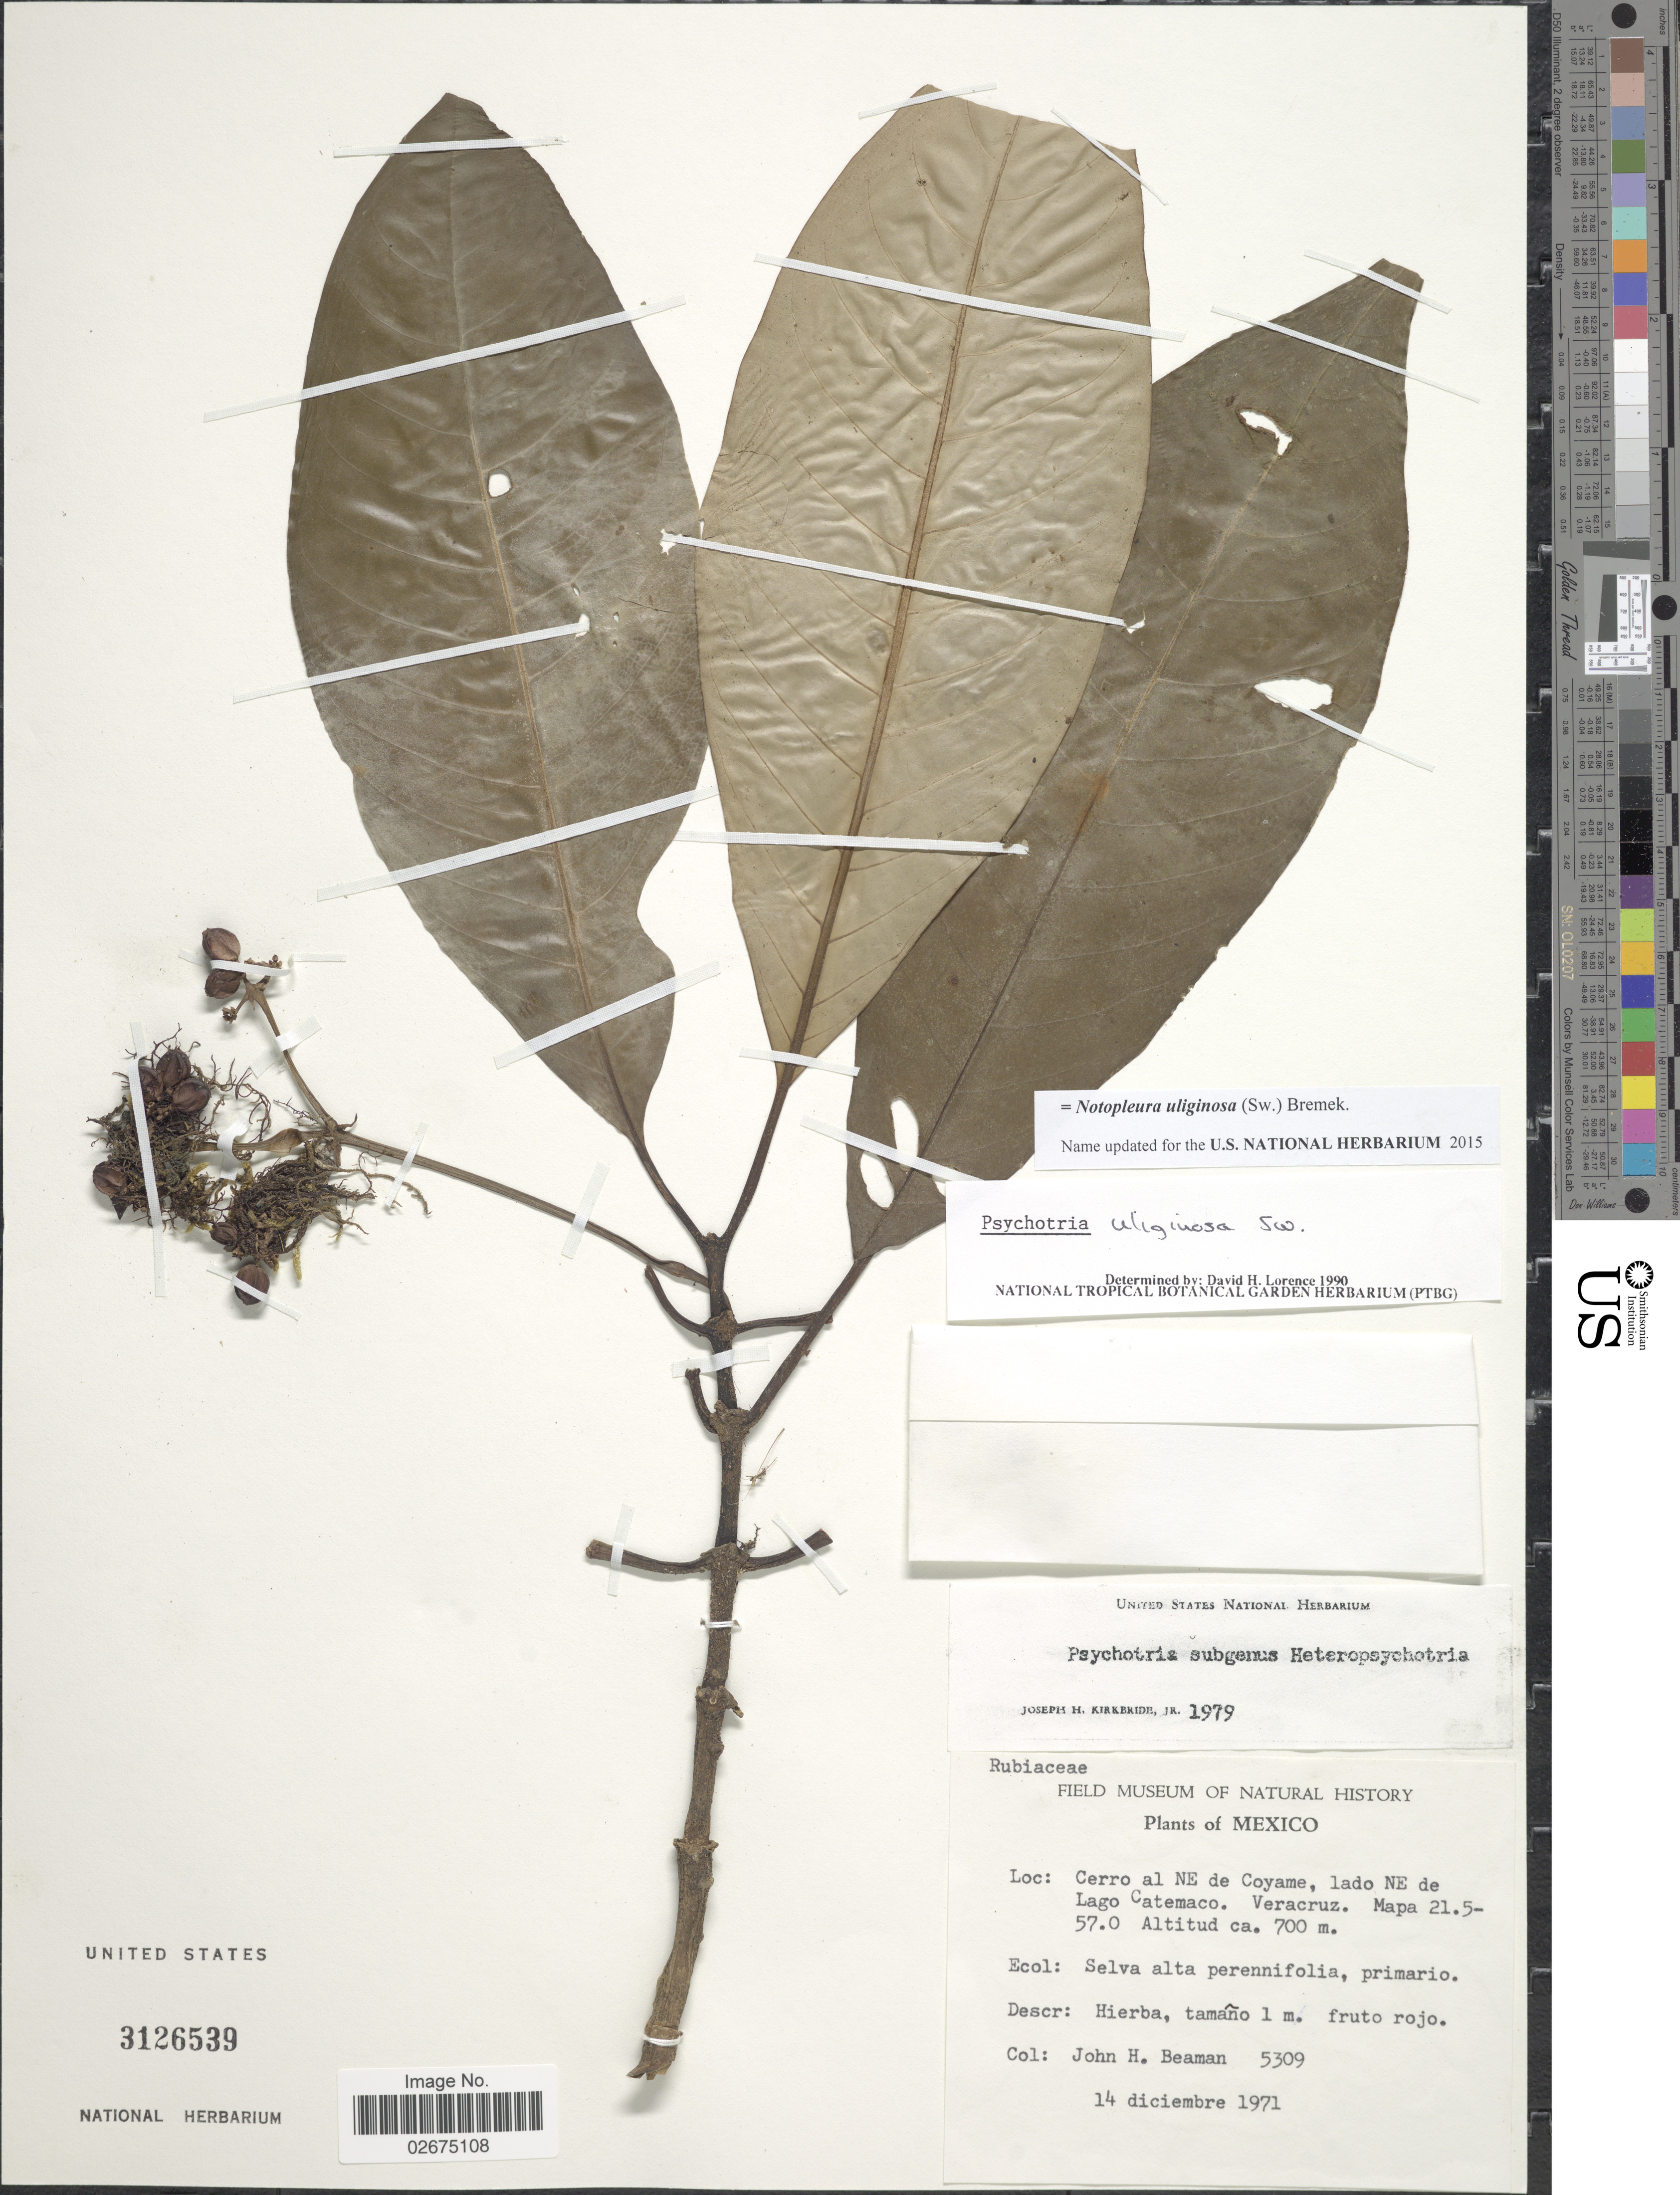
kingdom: Plantae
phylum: Tracheophyta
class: Magnoliopsida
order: Gentianales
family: Rubiaceae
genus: Notopleura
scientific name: Notopleura uliginosa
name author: (Sw.) Bremek.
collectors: J. H. Beaman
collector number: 5309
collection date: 1971-12-14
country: Mexico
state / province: Veracruz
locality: Cerro al NE de Coyame, lado NE de Lago Catemaco, Veracruz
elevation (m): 700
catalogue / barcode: US 3126539